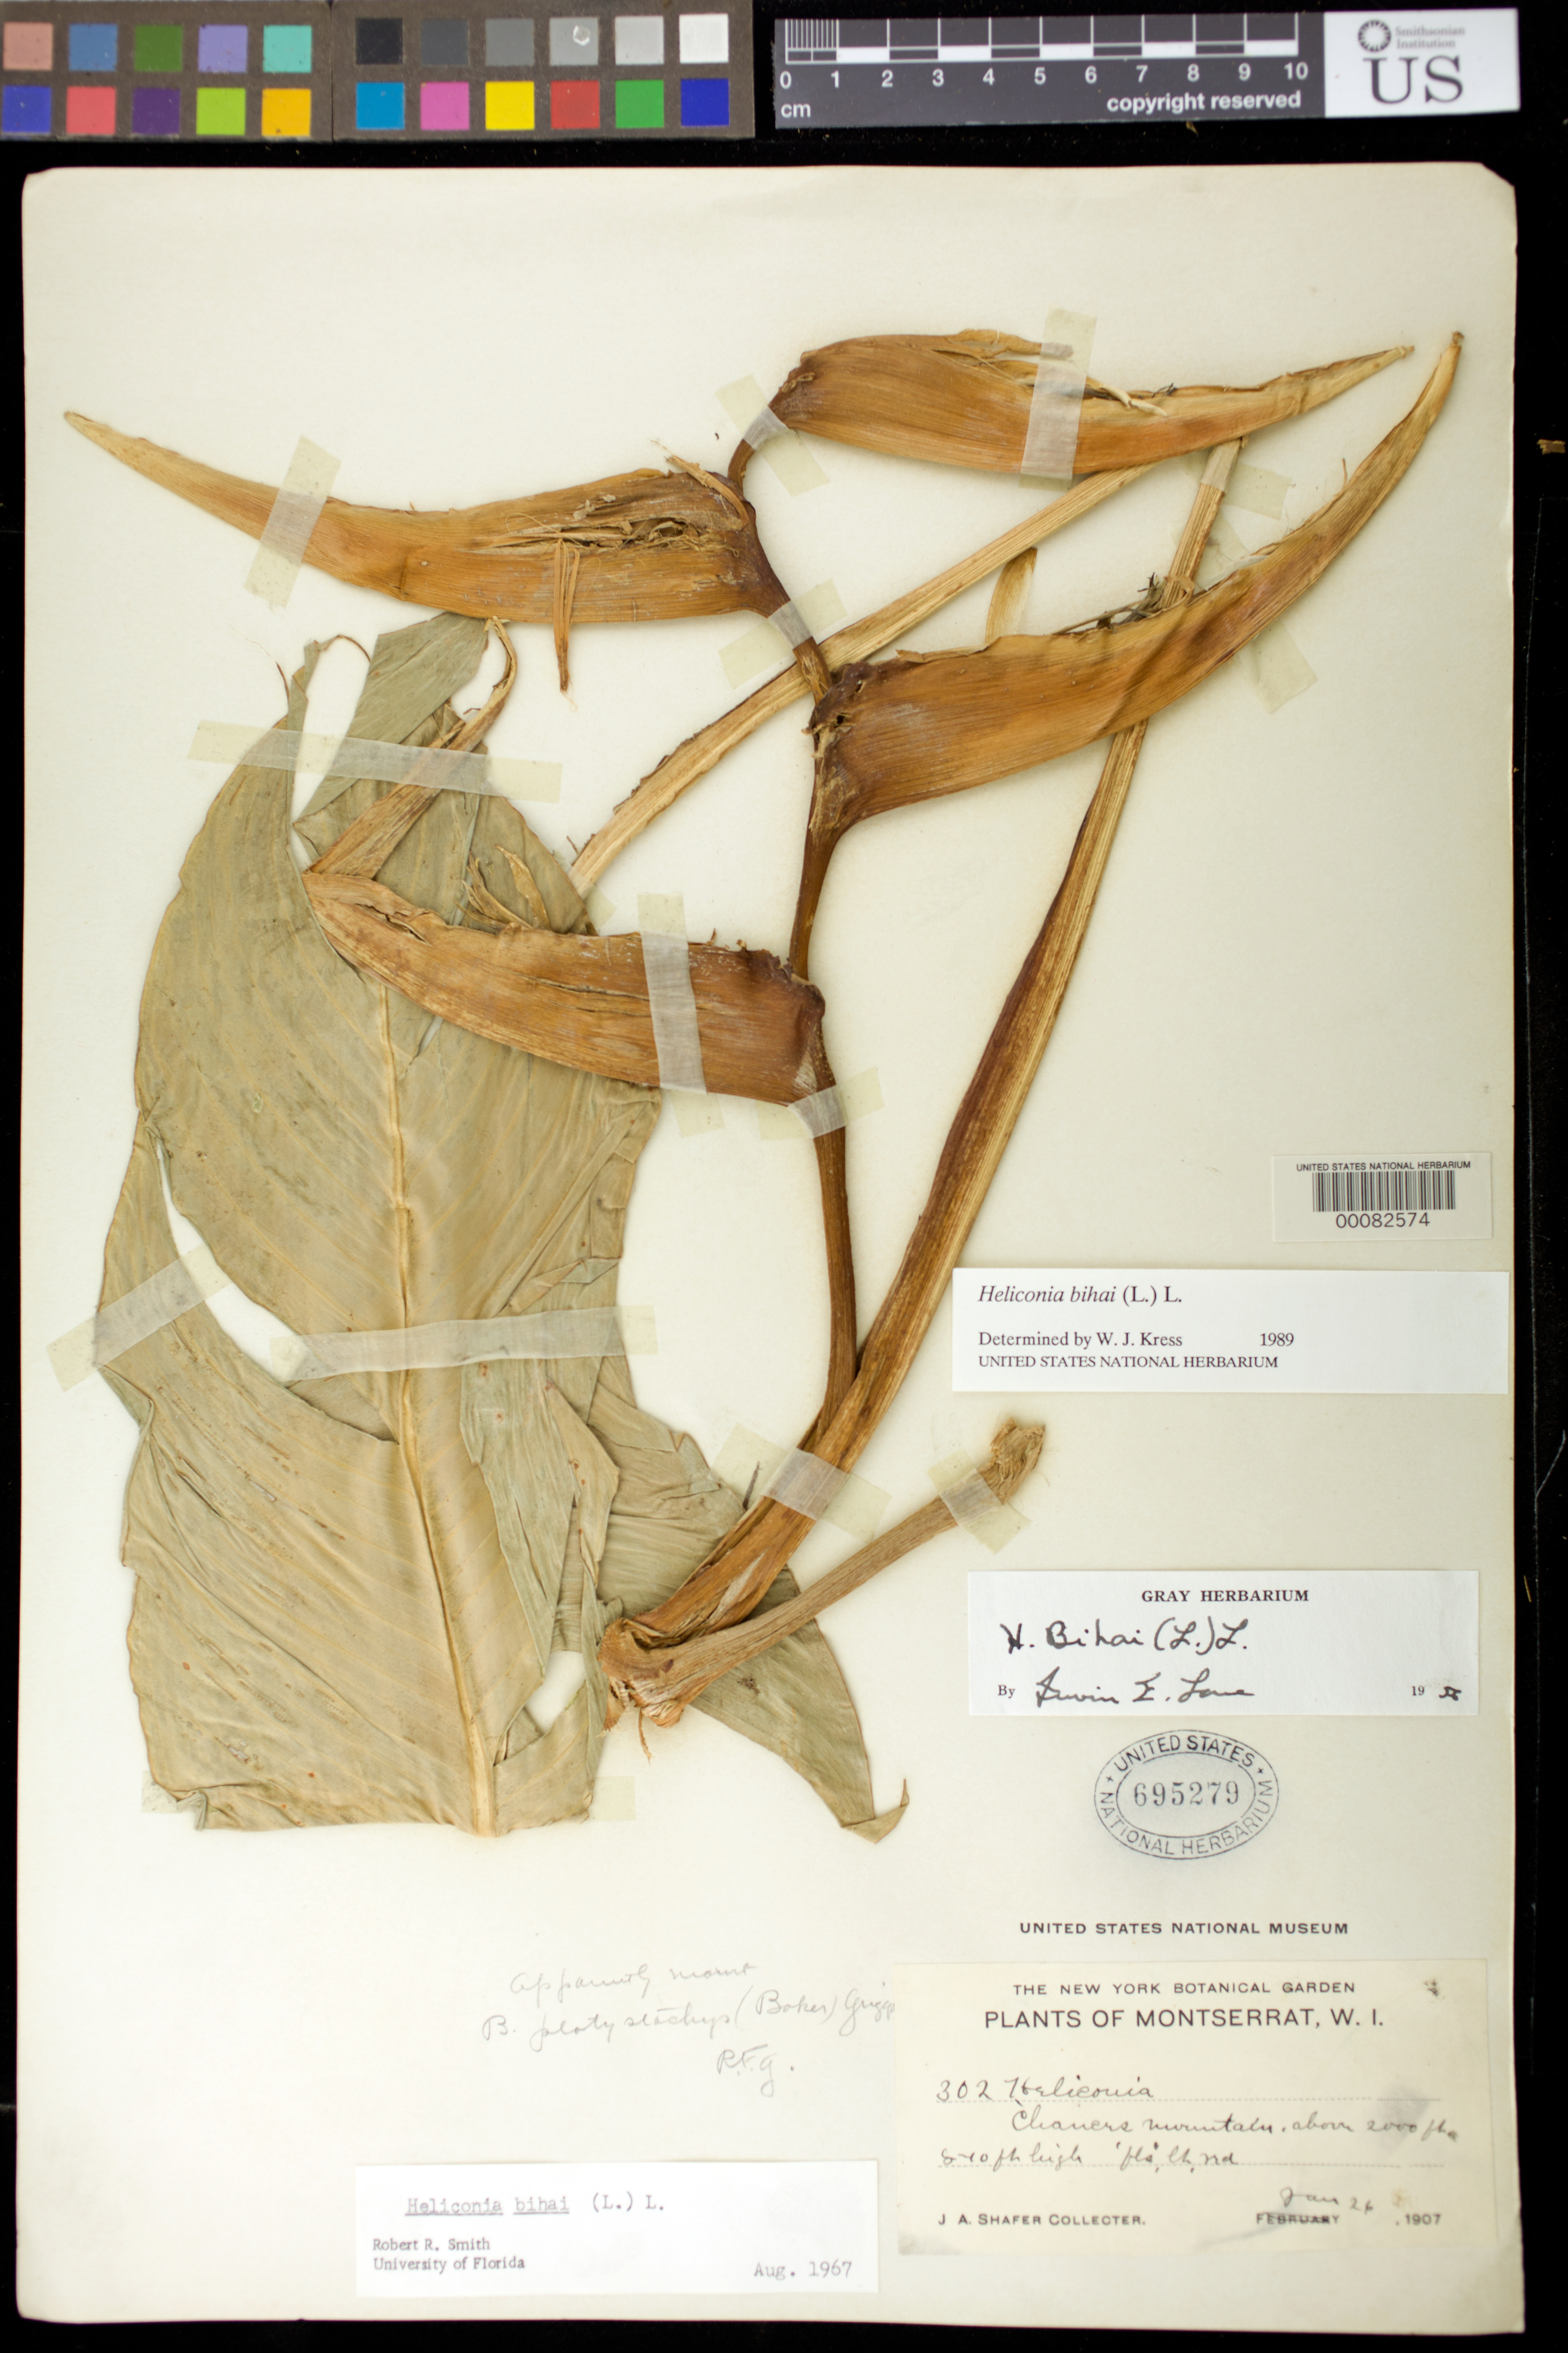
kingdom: Plantae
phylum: Tracheophyta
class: Liliopsida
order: Zingiberales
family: Heliconiaceae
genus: Heliconia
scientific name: Heliconia bihai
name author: (L.) L.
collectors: J. A. Shafer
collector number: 302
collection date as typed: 26 Jan 1907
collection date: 1907-01-26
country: Montserrat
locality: Chaners mountain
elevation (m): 610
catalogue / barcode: US 695279